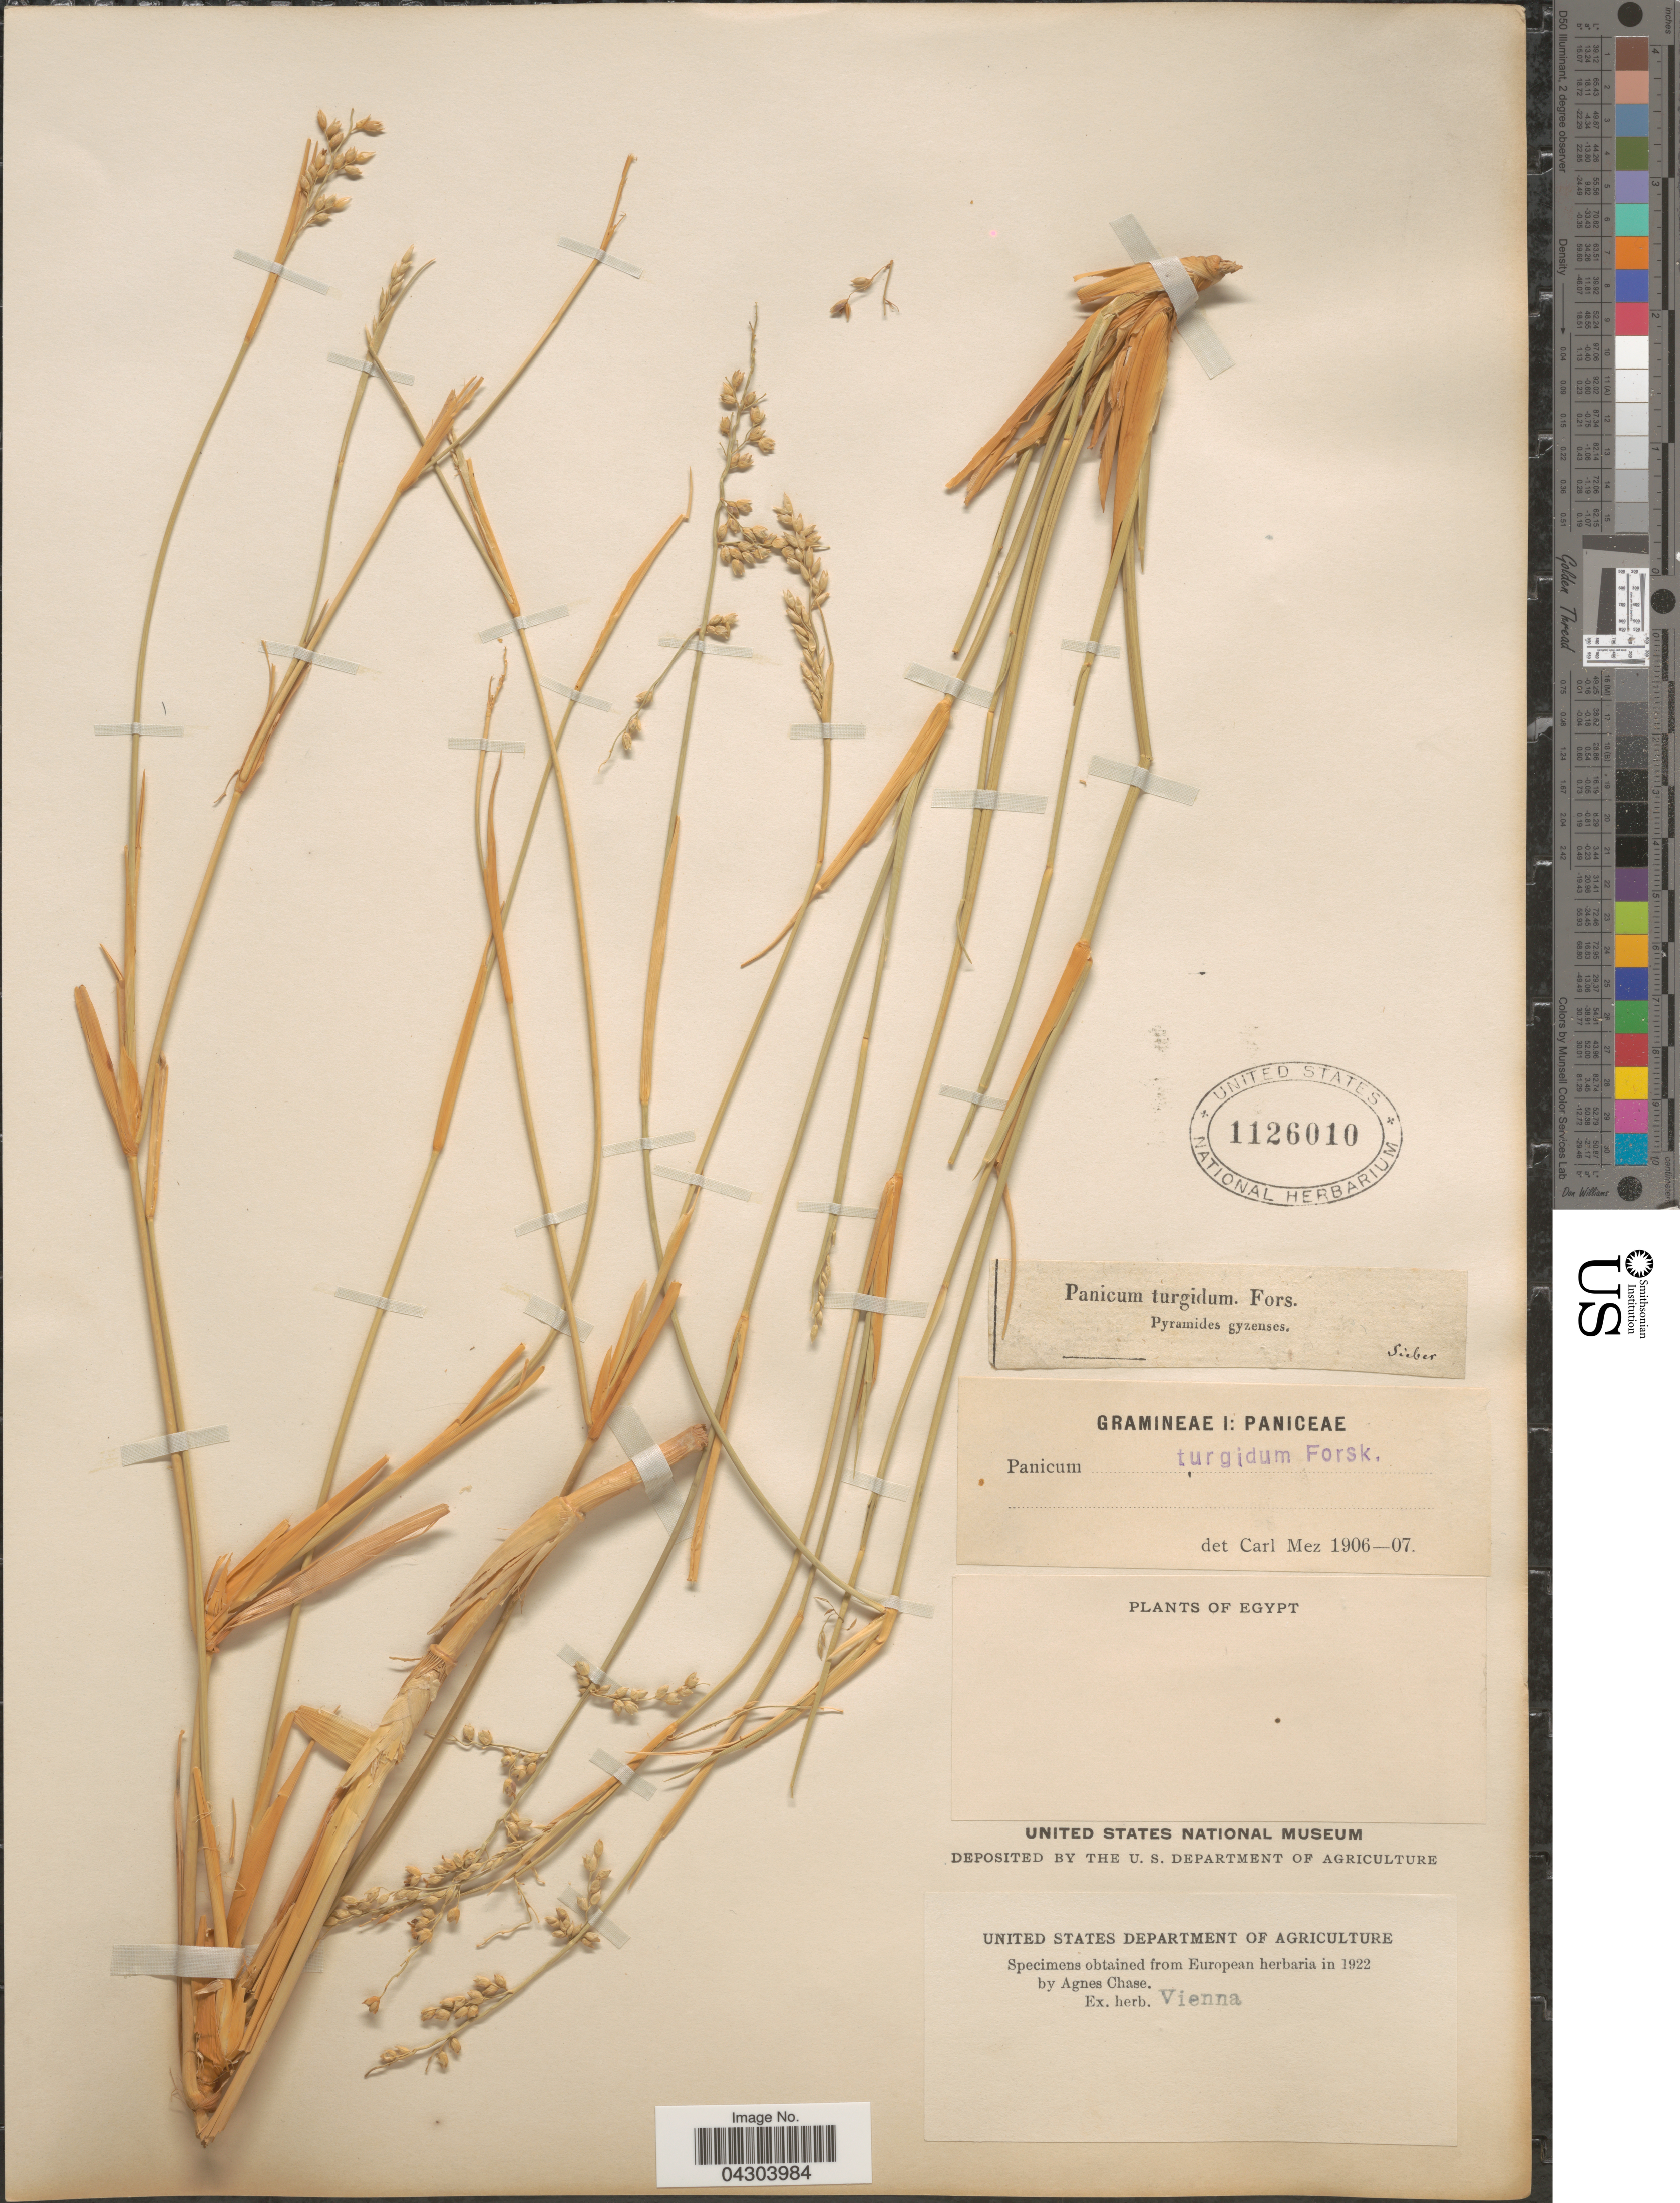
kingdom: Plantae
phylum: Tracheophyta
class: Liliopsida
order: Poales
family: Poaceae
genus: Panicum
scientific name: Panicum turgidum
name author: Forssk.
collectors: -- Sieber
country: Egypt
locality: Pyramides gyzenses.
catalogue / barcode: US 1126010